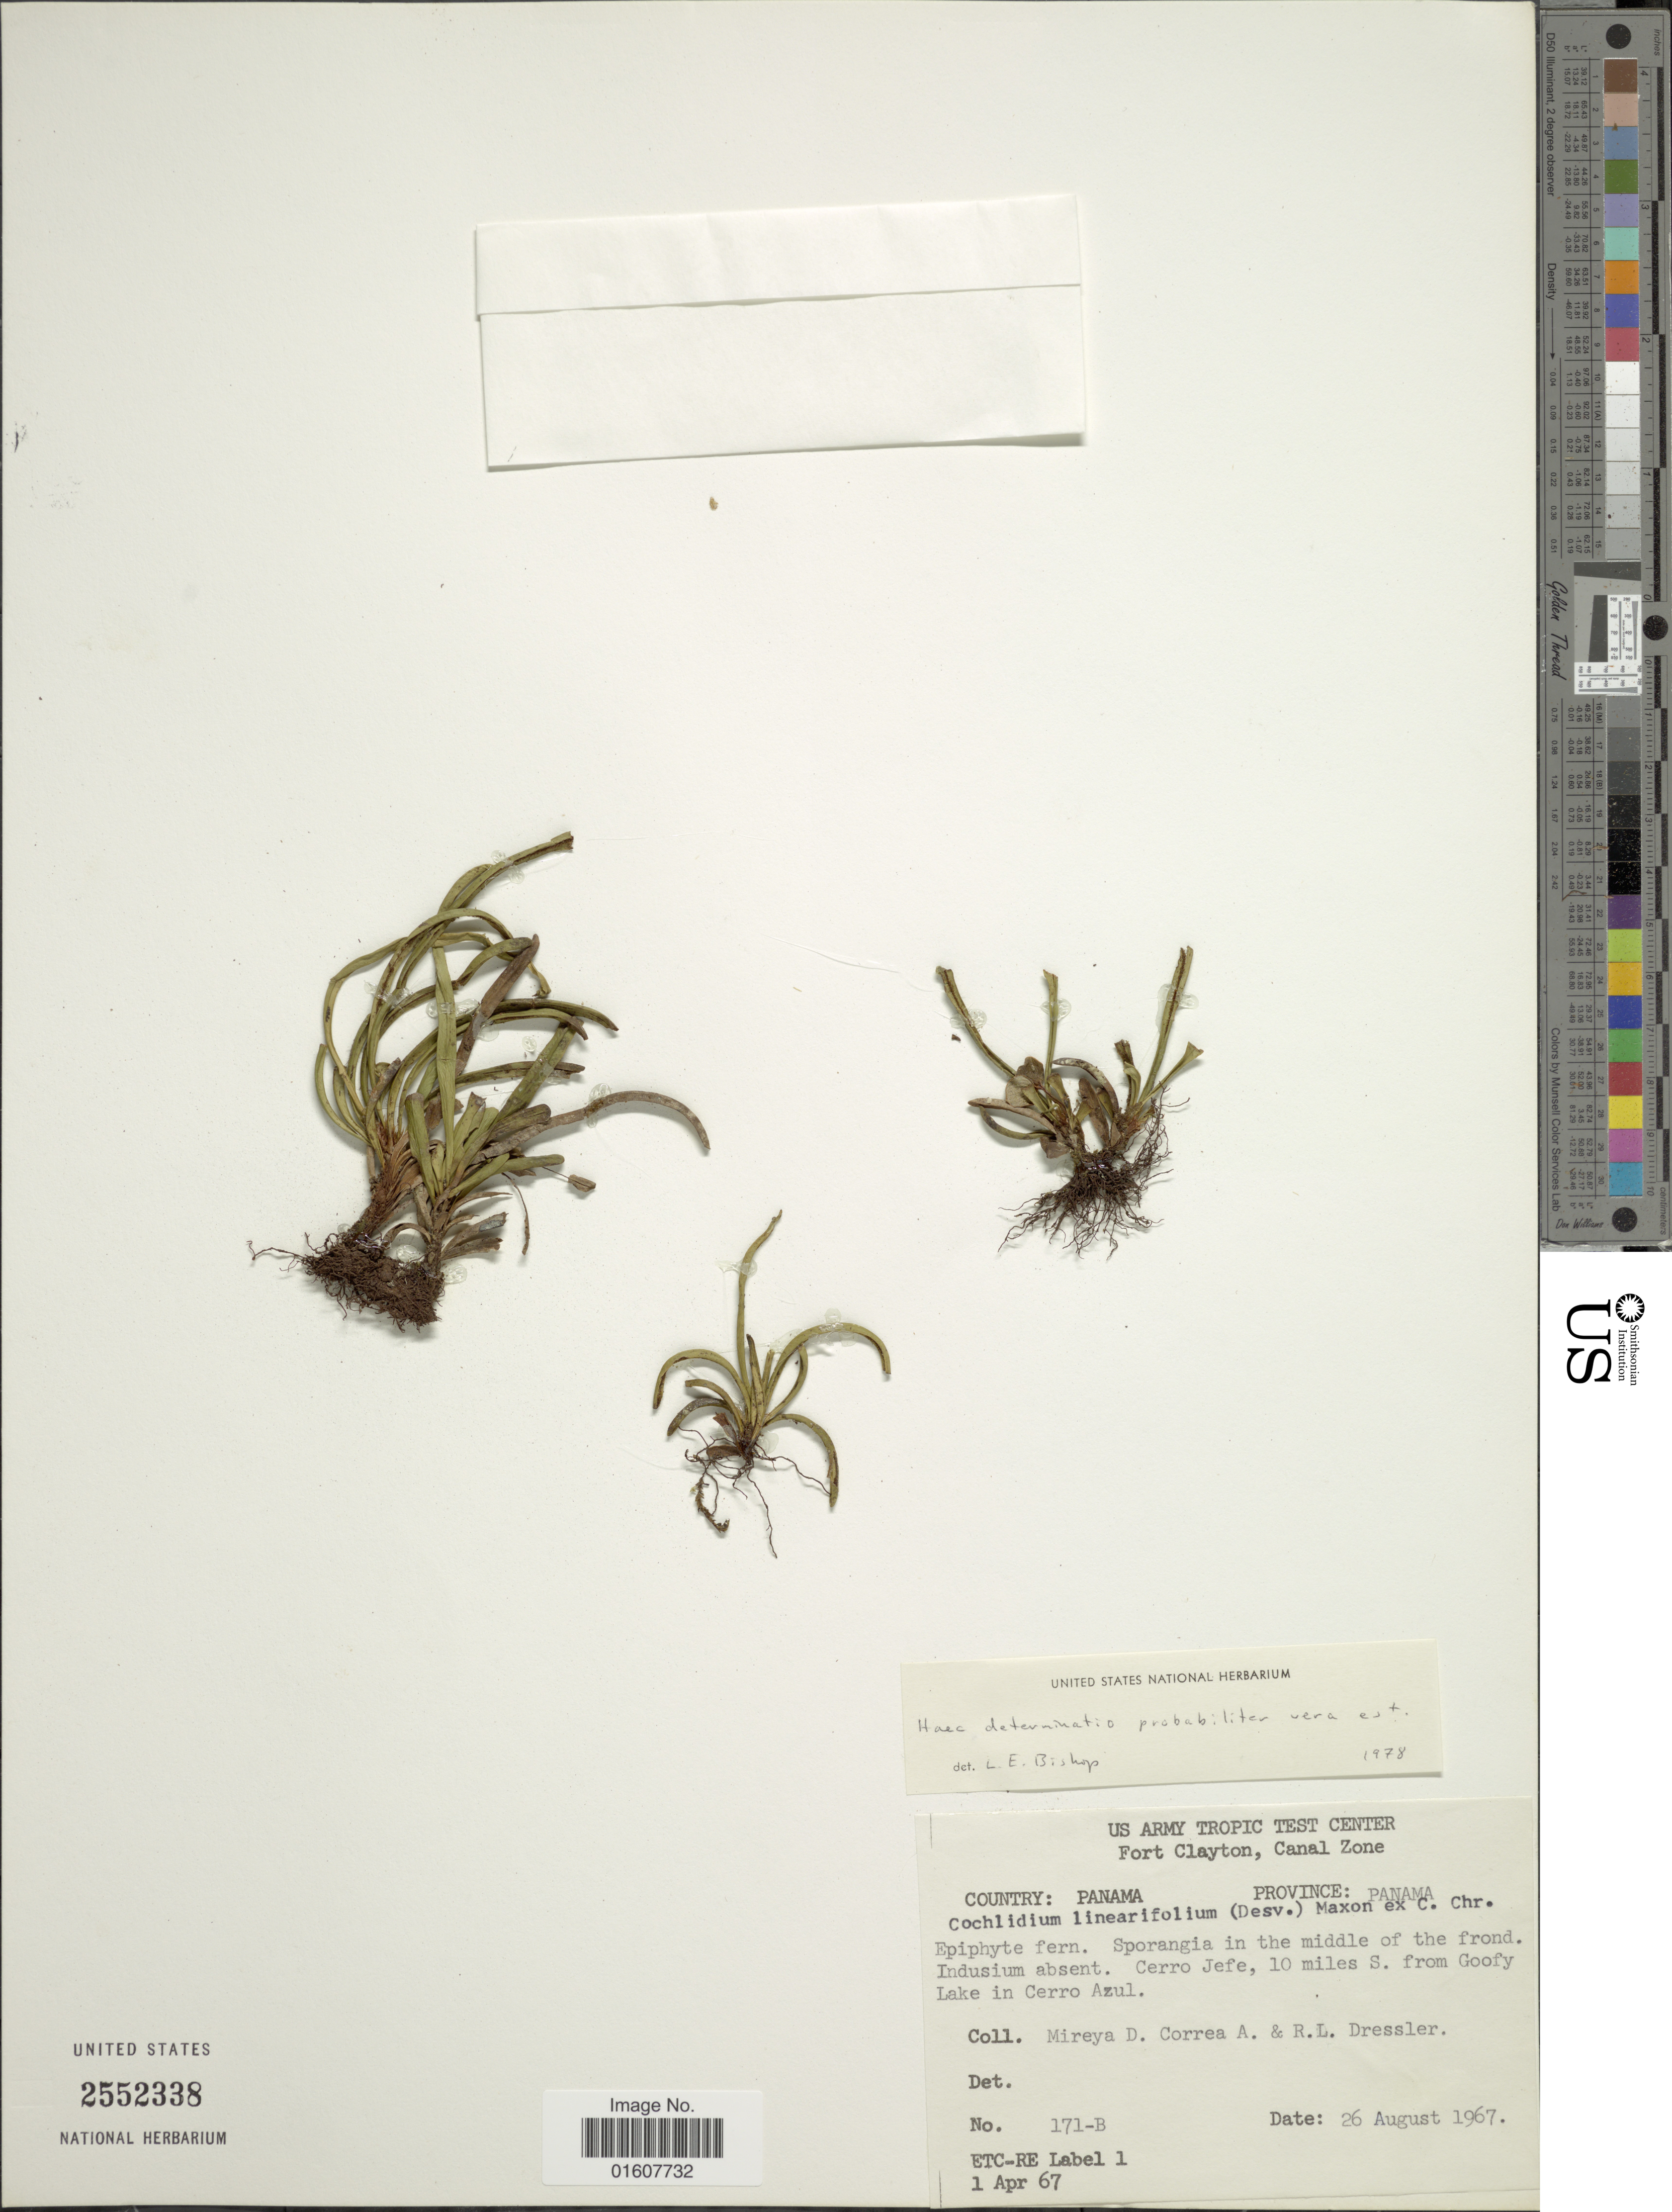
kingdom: Plantae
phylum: Tracheophyta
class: Polypodiopsida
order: Polypodiales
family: Polypodiaceae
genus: Cochlidium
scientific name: Cochlidium linearifolium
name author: (Desv.) Maxon ex C. Chr.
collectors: M. D. Corrêa-A. & R. Dressler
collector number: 171-B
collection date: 1967-08-26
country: Panama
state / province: Panamá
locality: Sporangia in the middle of the frond Indusium absent. Cerro Jefe, 10 miles S. from Goofy Lake in Cerro Azul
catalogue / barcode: US 2552338